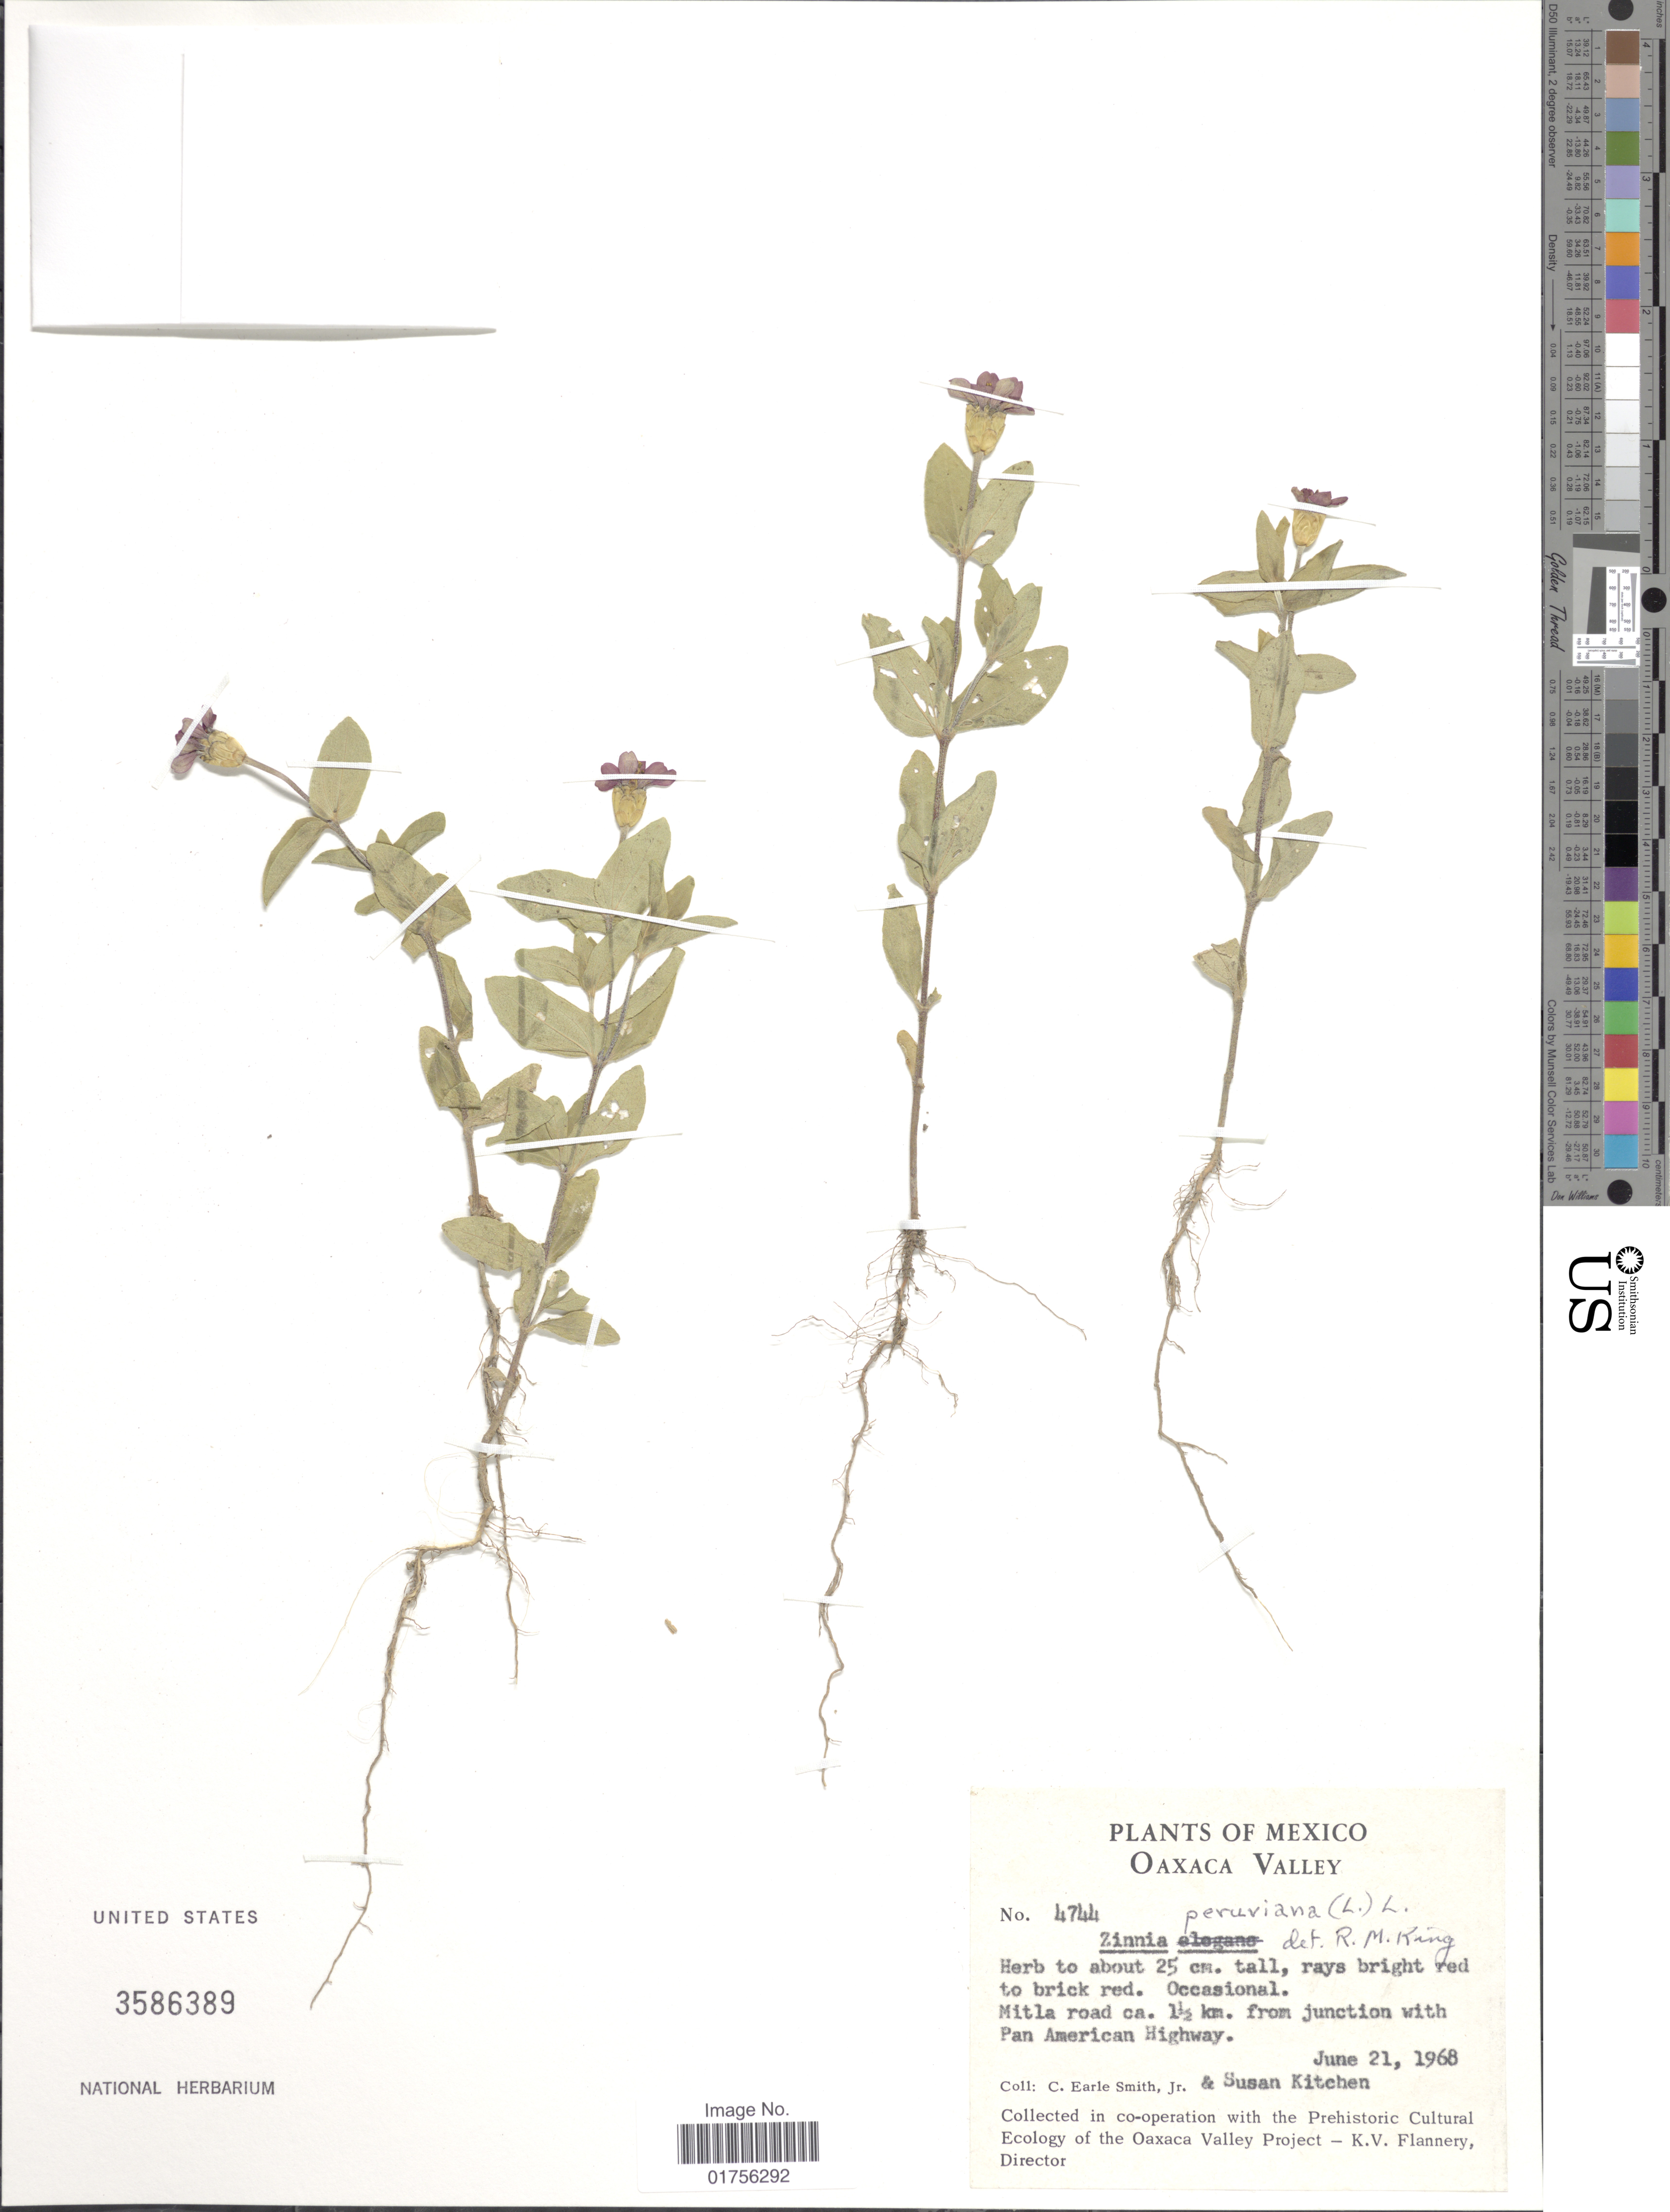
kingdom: Plantae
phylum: Tracheophyta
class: Magnoliopsida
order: Asterales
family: Asteraceae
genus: Zinnia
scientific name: Zinnia peruviana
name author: (L.) L.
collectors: C. E. Smith Jr. & S. Kitchen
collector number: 4744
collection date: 1968-06-21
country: Mexico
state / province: Oaxaca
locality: Oaxaca Valley, Mitla road 1½ km. from junction with Pan American Highway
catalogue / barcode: US 3586389